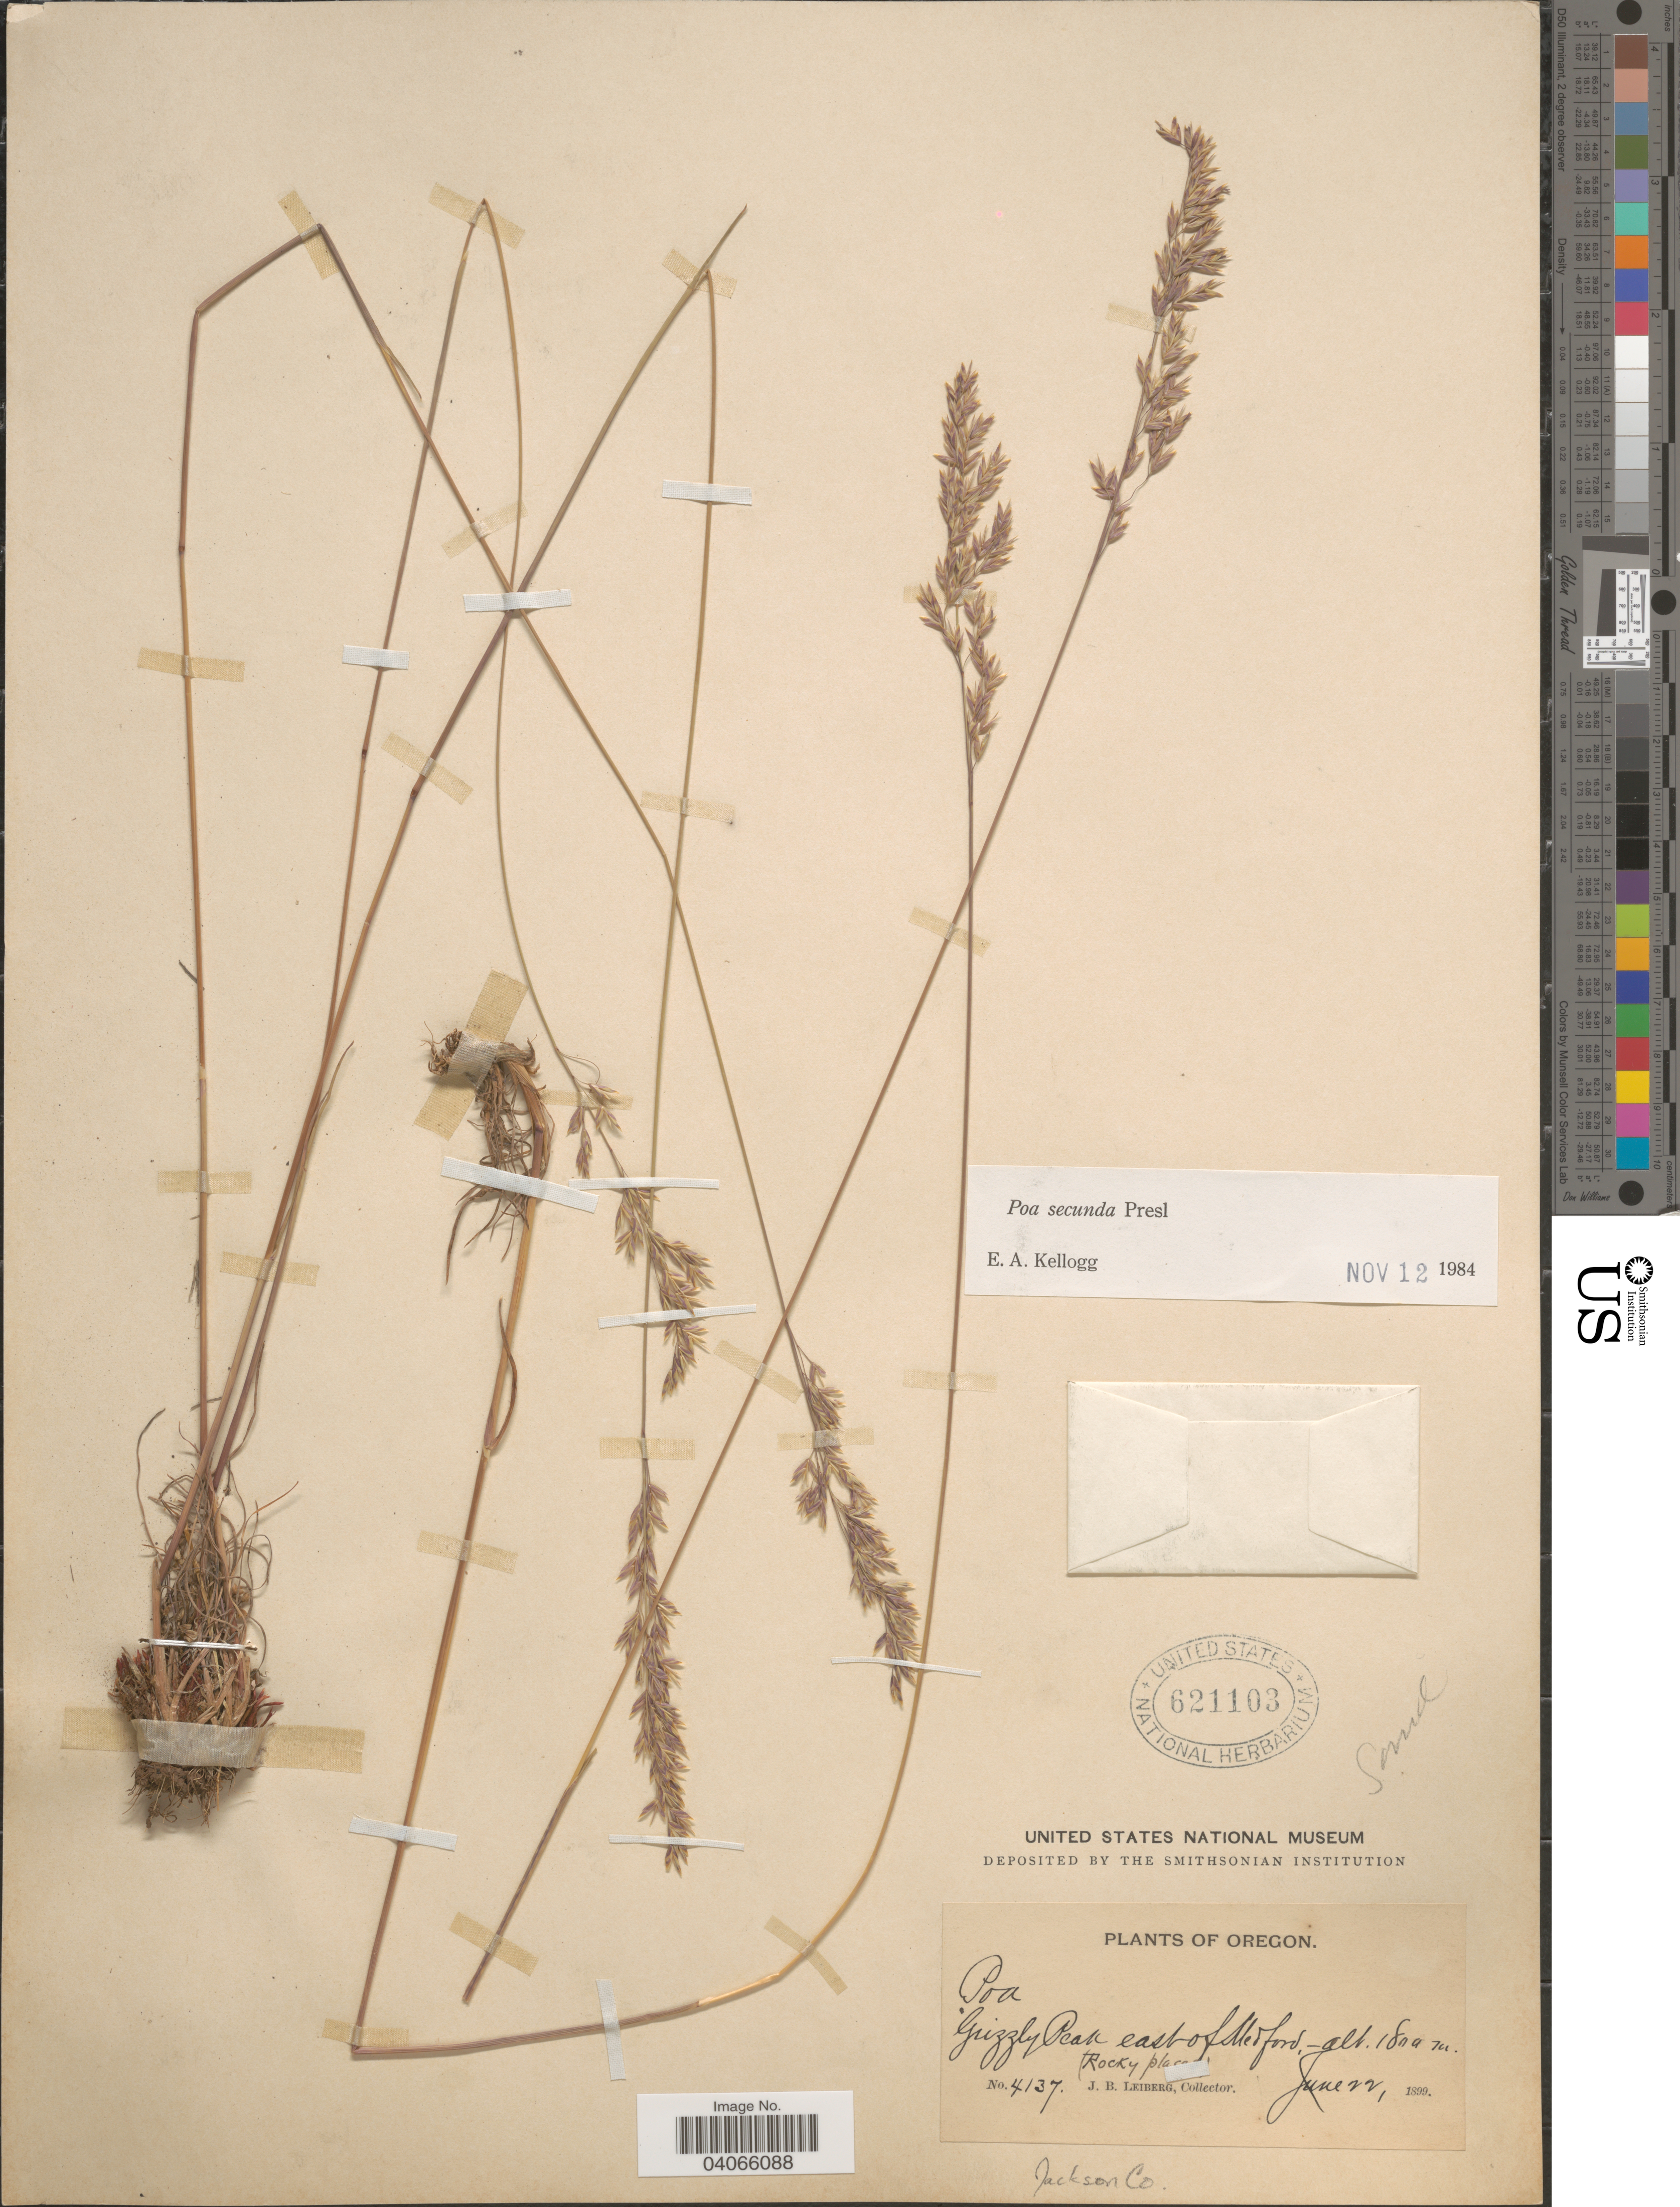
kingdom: Plantae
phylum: Tracheophyta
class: Liliopsida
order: Poales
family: Poaceae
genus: Poa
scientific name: Poa secunda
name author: J. Presl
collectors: J. B. Leiberg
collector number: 4137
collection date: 1899-06-22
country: United States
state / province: Oregon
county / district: Jackson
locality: Grizzly Peak, east of Medford. Jackson Co.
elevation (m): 1800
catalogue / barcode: US 621103